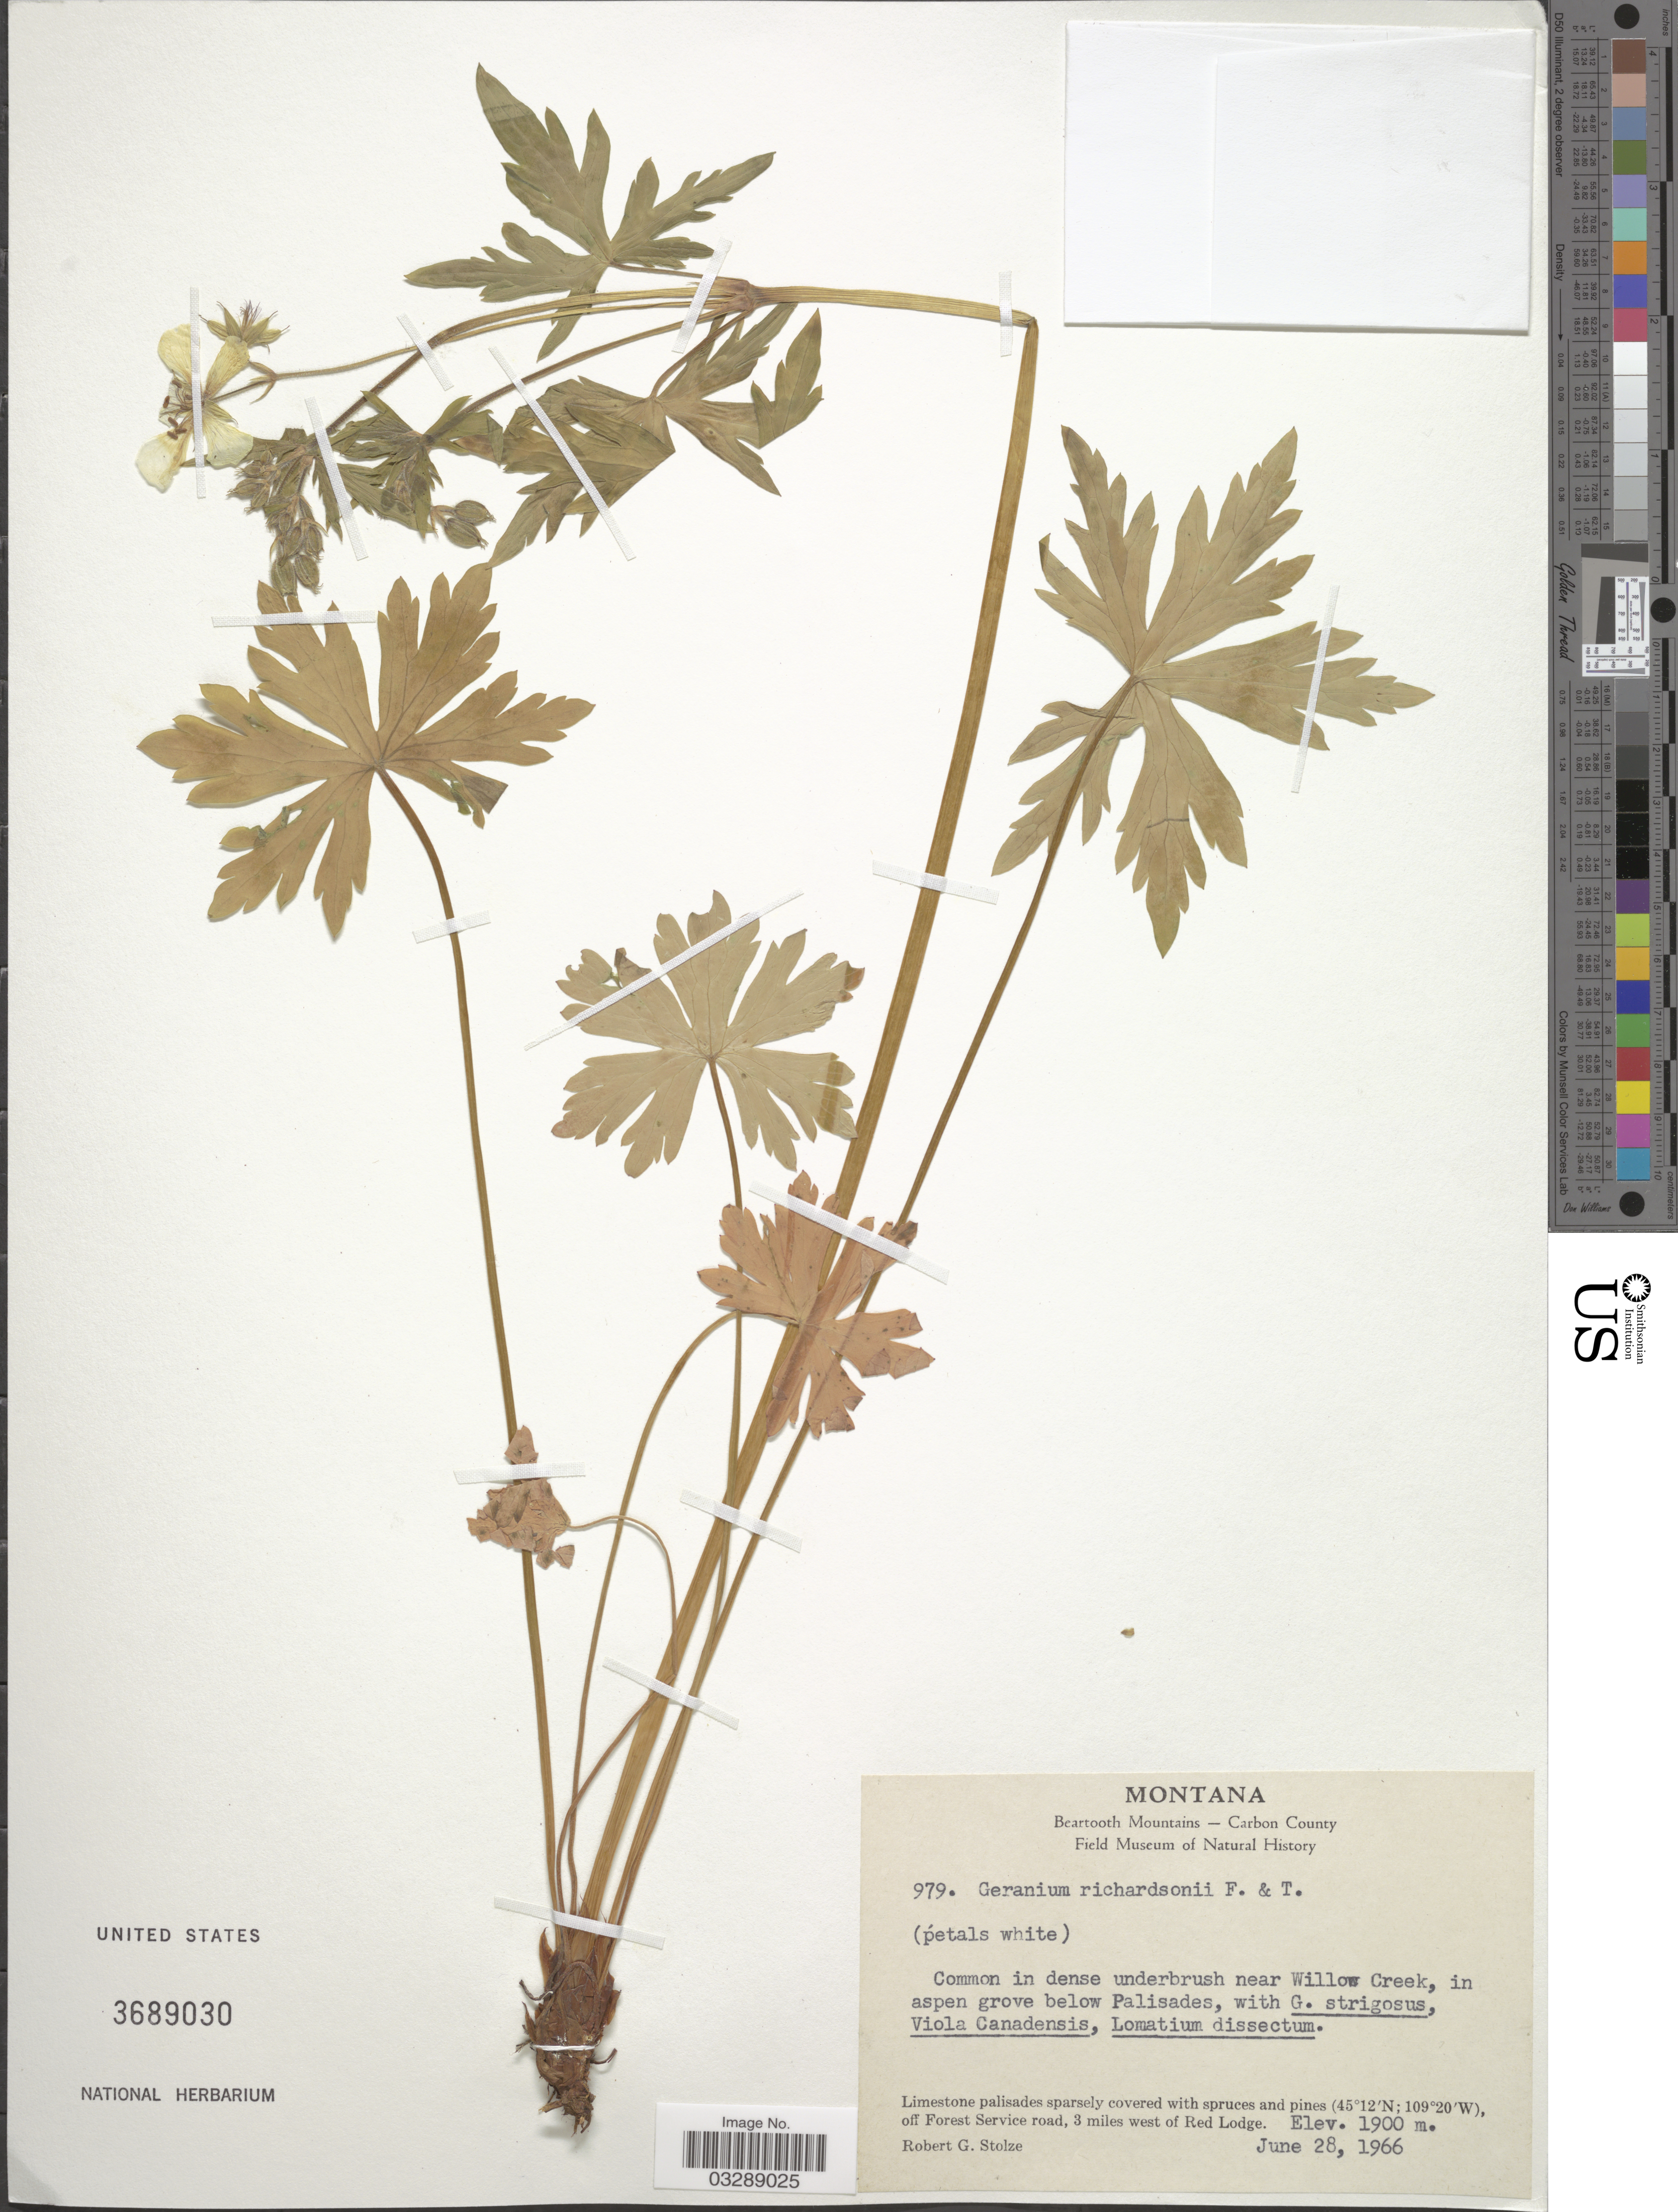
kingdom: Plantae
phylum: Tracheophyta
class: Magnoliopsida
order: Geraniales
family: Geraniaceae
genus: Geranium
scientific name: Geranium richardsonii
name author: Fisch. & Trautv.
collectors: R. G. Stolze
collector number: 979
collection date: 1966-06-28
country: United States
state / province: Montana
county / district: Carbon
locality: Beartooth Mountains - Carbon County [unsure placement] Near Willow Creek. Off Forest Service road, 3 miles west of Red Lodge.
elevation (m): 1900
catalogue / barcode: US 3689030